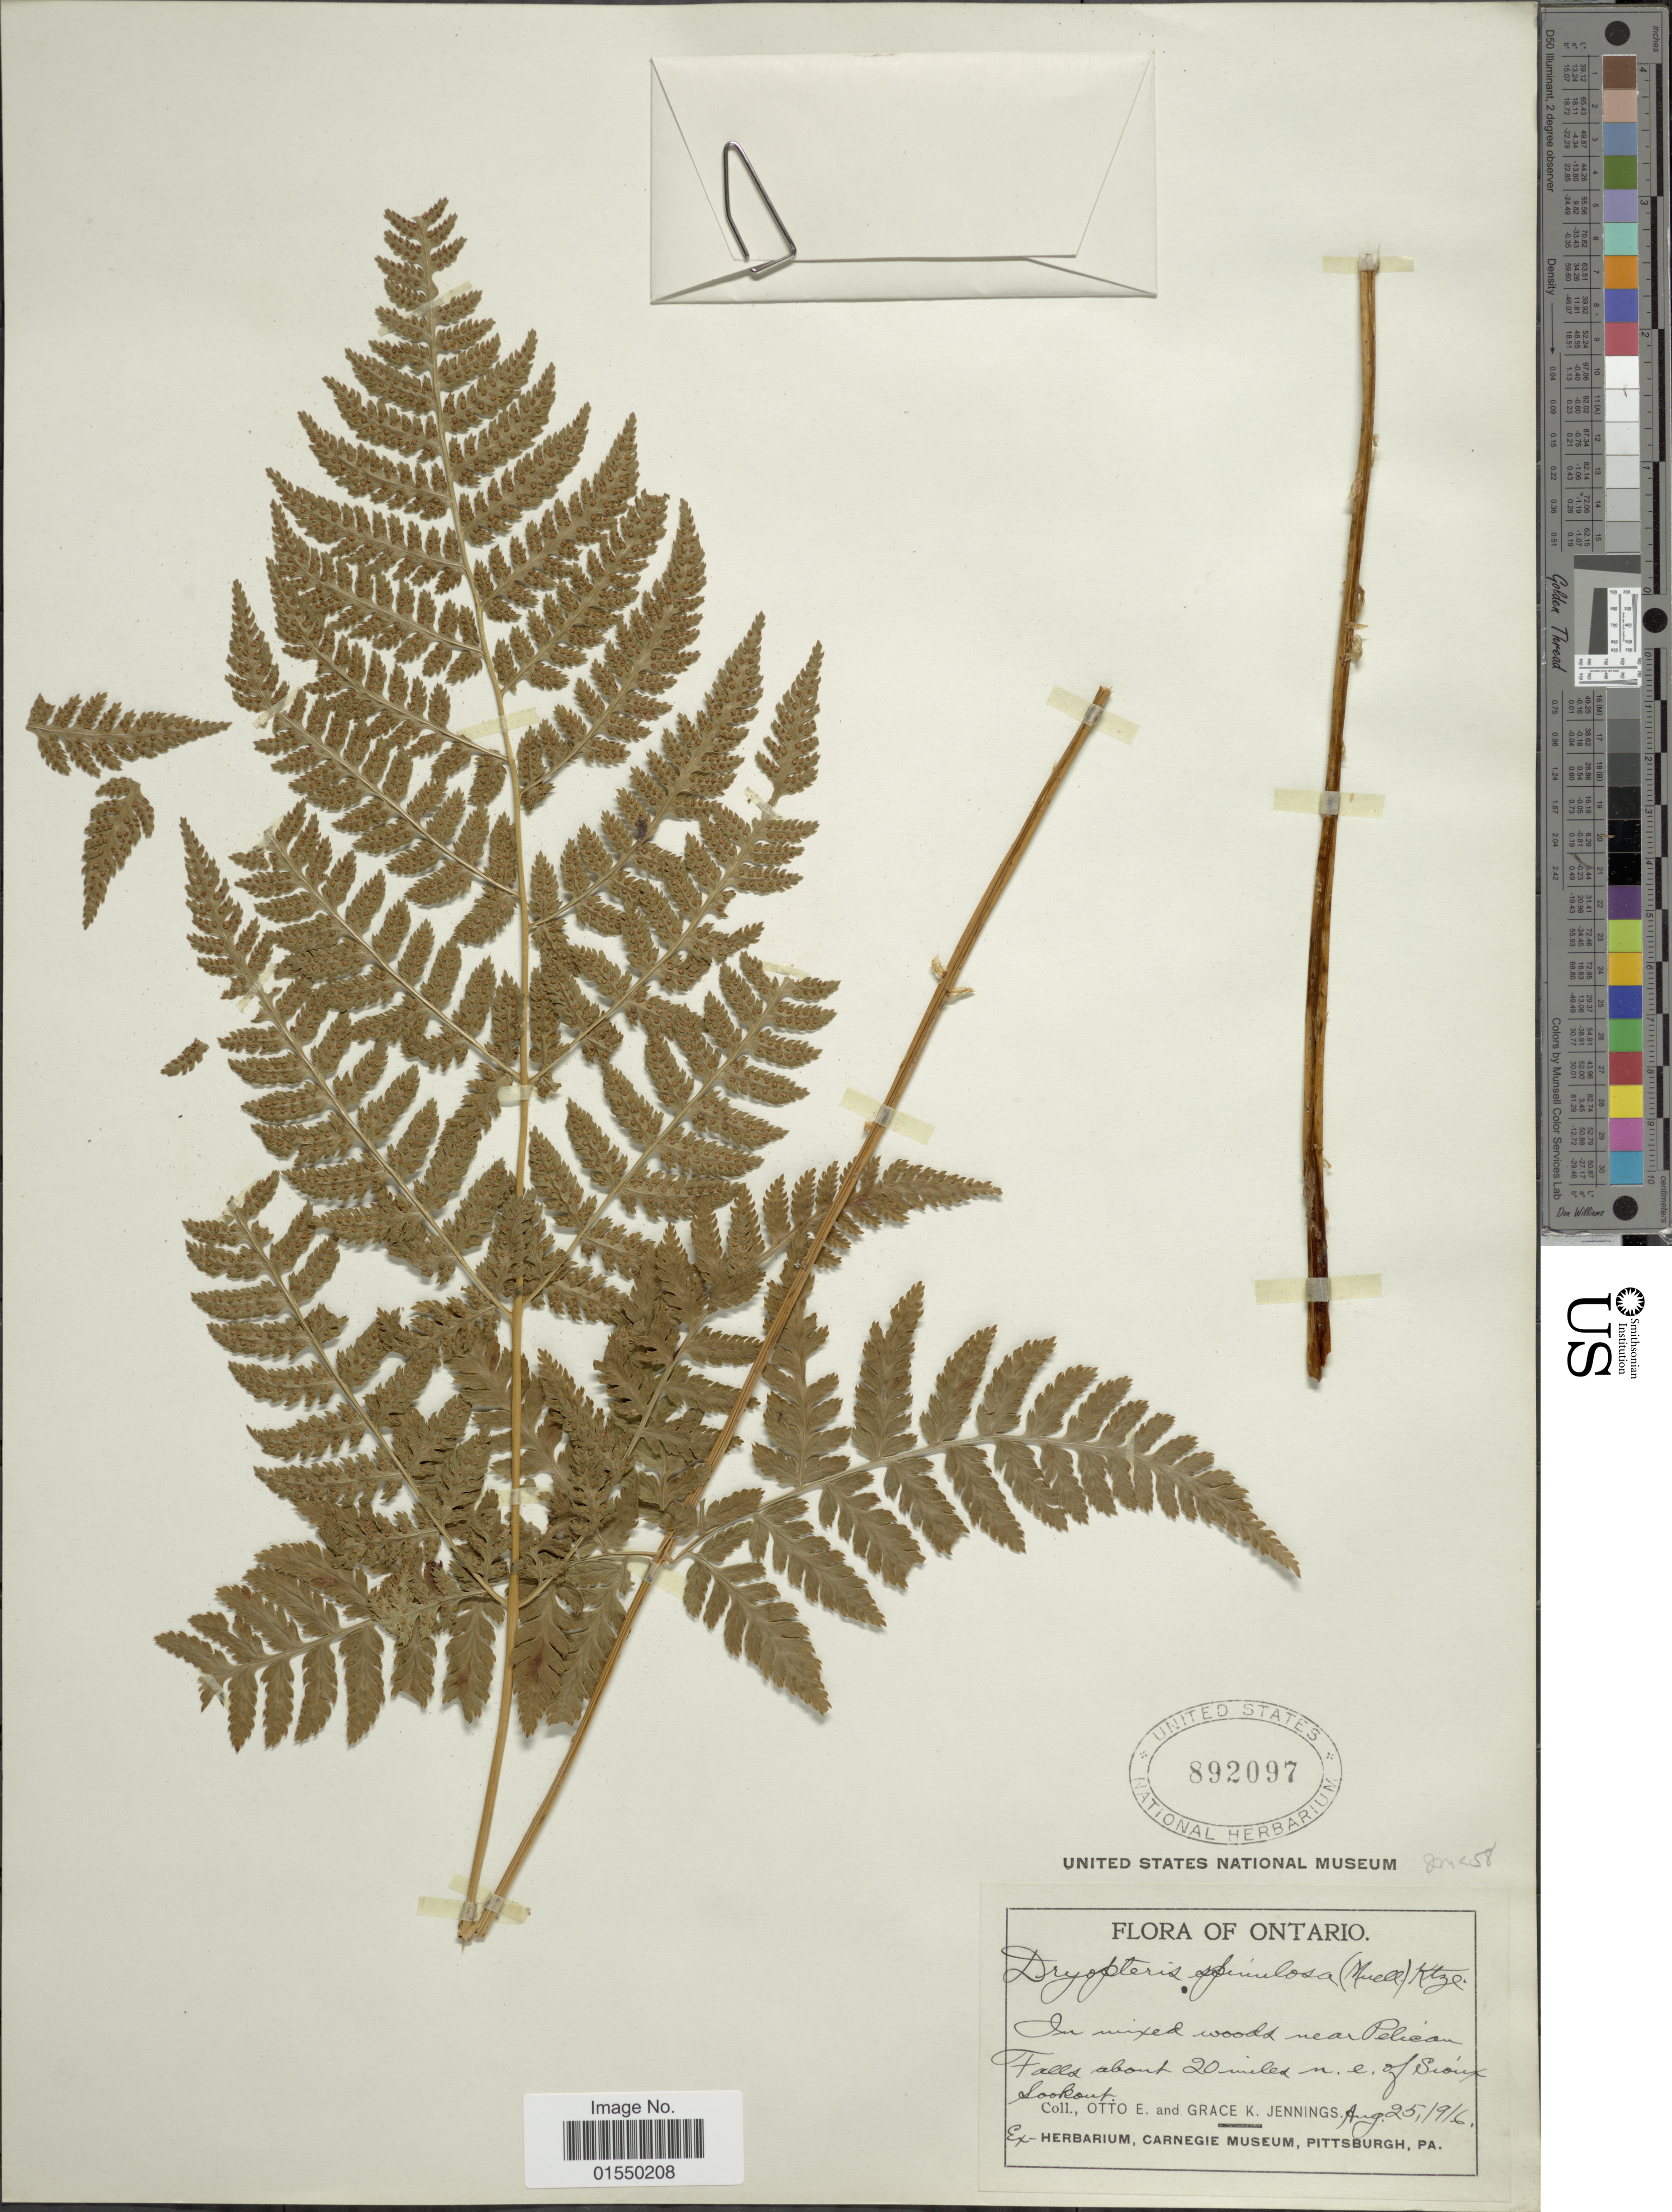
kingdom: Plantae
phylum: Tracheophyta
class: Polypodiopsida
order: Polypodiales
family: Dryopteridaceae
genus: Dryopteris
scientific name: Dryopteris carthusiana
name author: (Villars) H.P. Fuchs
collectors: O. E. Jennings & G. K. Jennings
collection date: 1916-08-25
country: Canada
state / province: Ontario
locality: Near Pelican Falls about 20 miles n.e. of Sioux Lookout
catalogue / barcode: US 892097